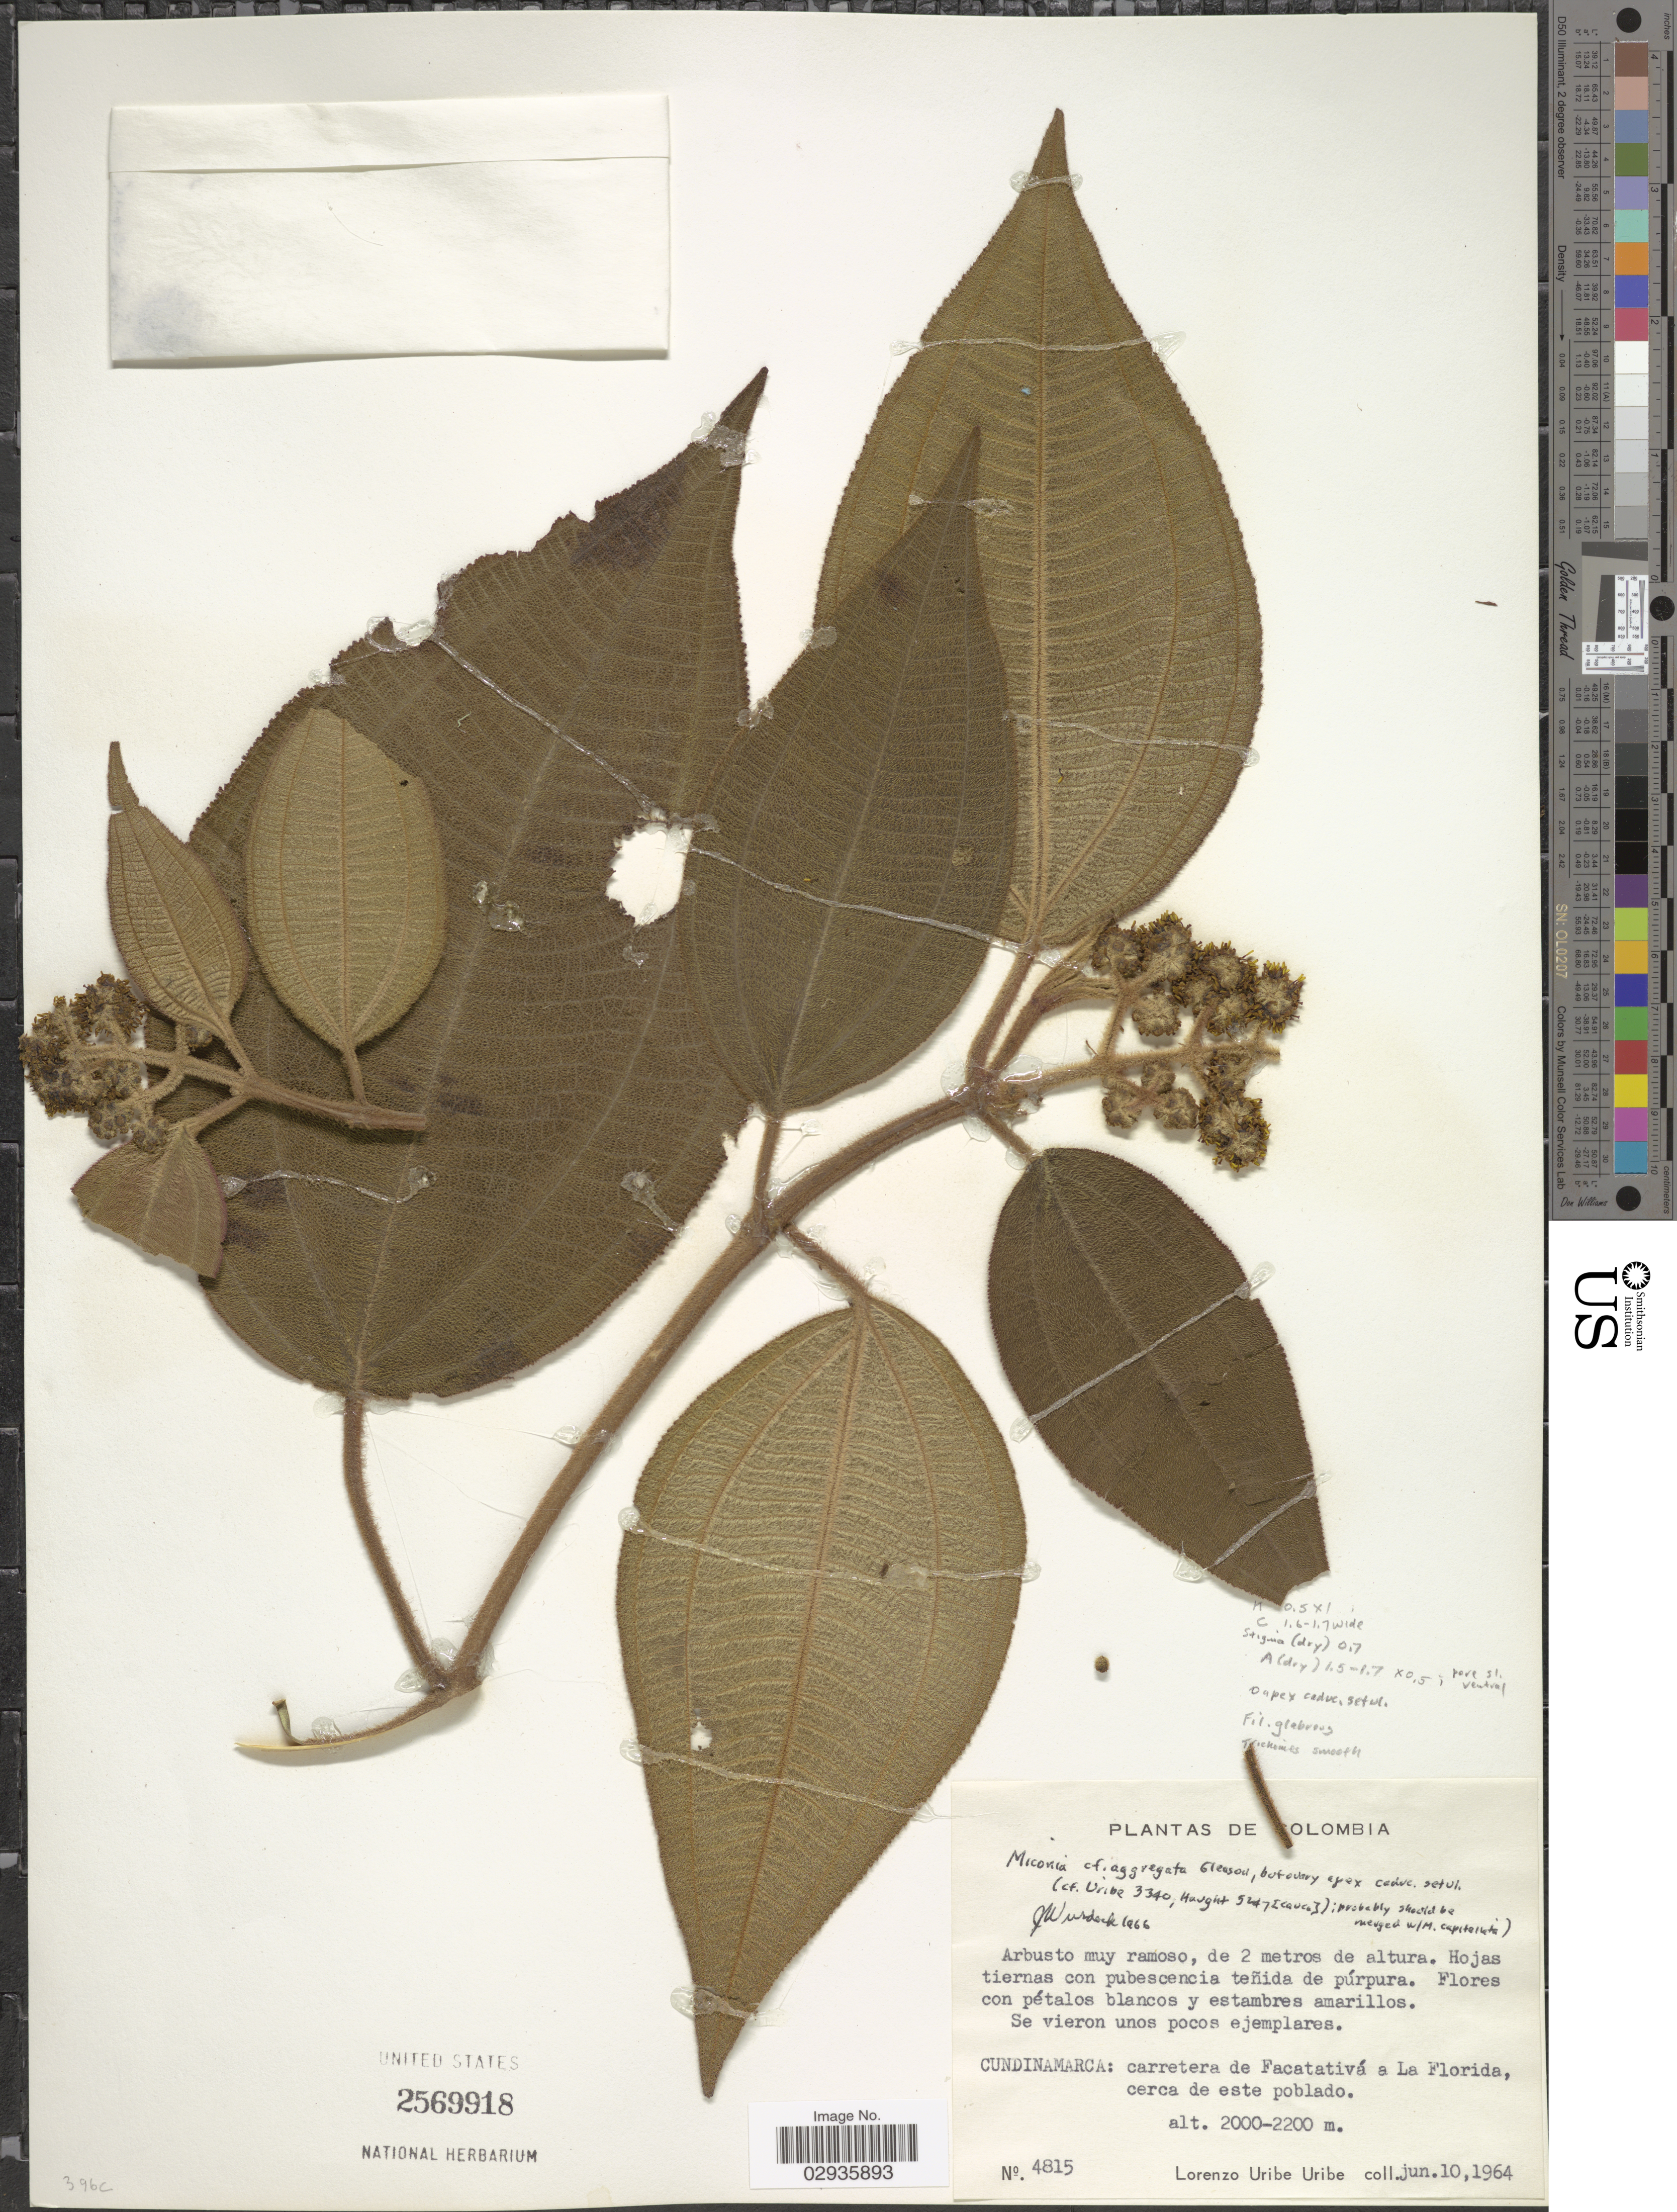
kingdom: Plantae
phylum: Tracheophyta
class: Magnoliopsida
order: Myrtales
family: Melastomataceae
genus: Miconia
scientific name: Miconia aggregata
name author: Gleason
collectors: L. Uribe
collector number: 4815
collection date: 1964-06-10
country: Colombia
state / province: Cundinamarca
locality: Carretera de Facatativà a La Florida, cerca de este poblado.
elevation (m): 2000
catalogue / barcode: US 2569918